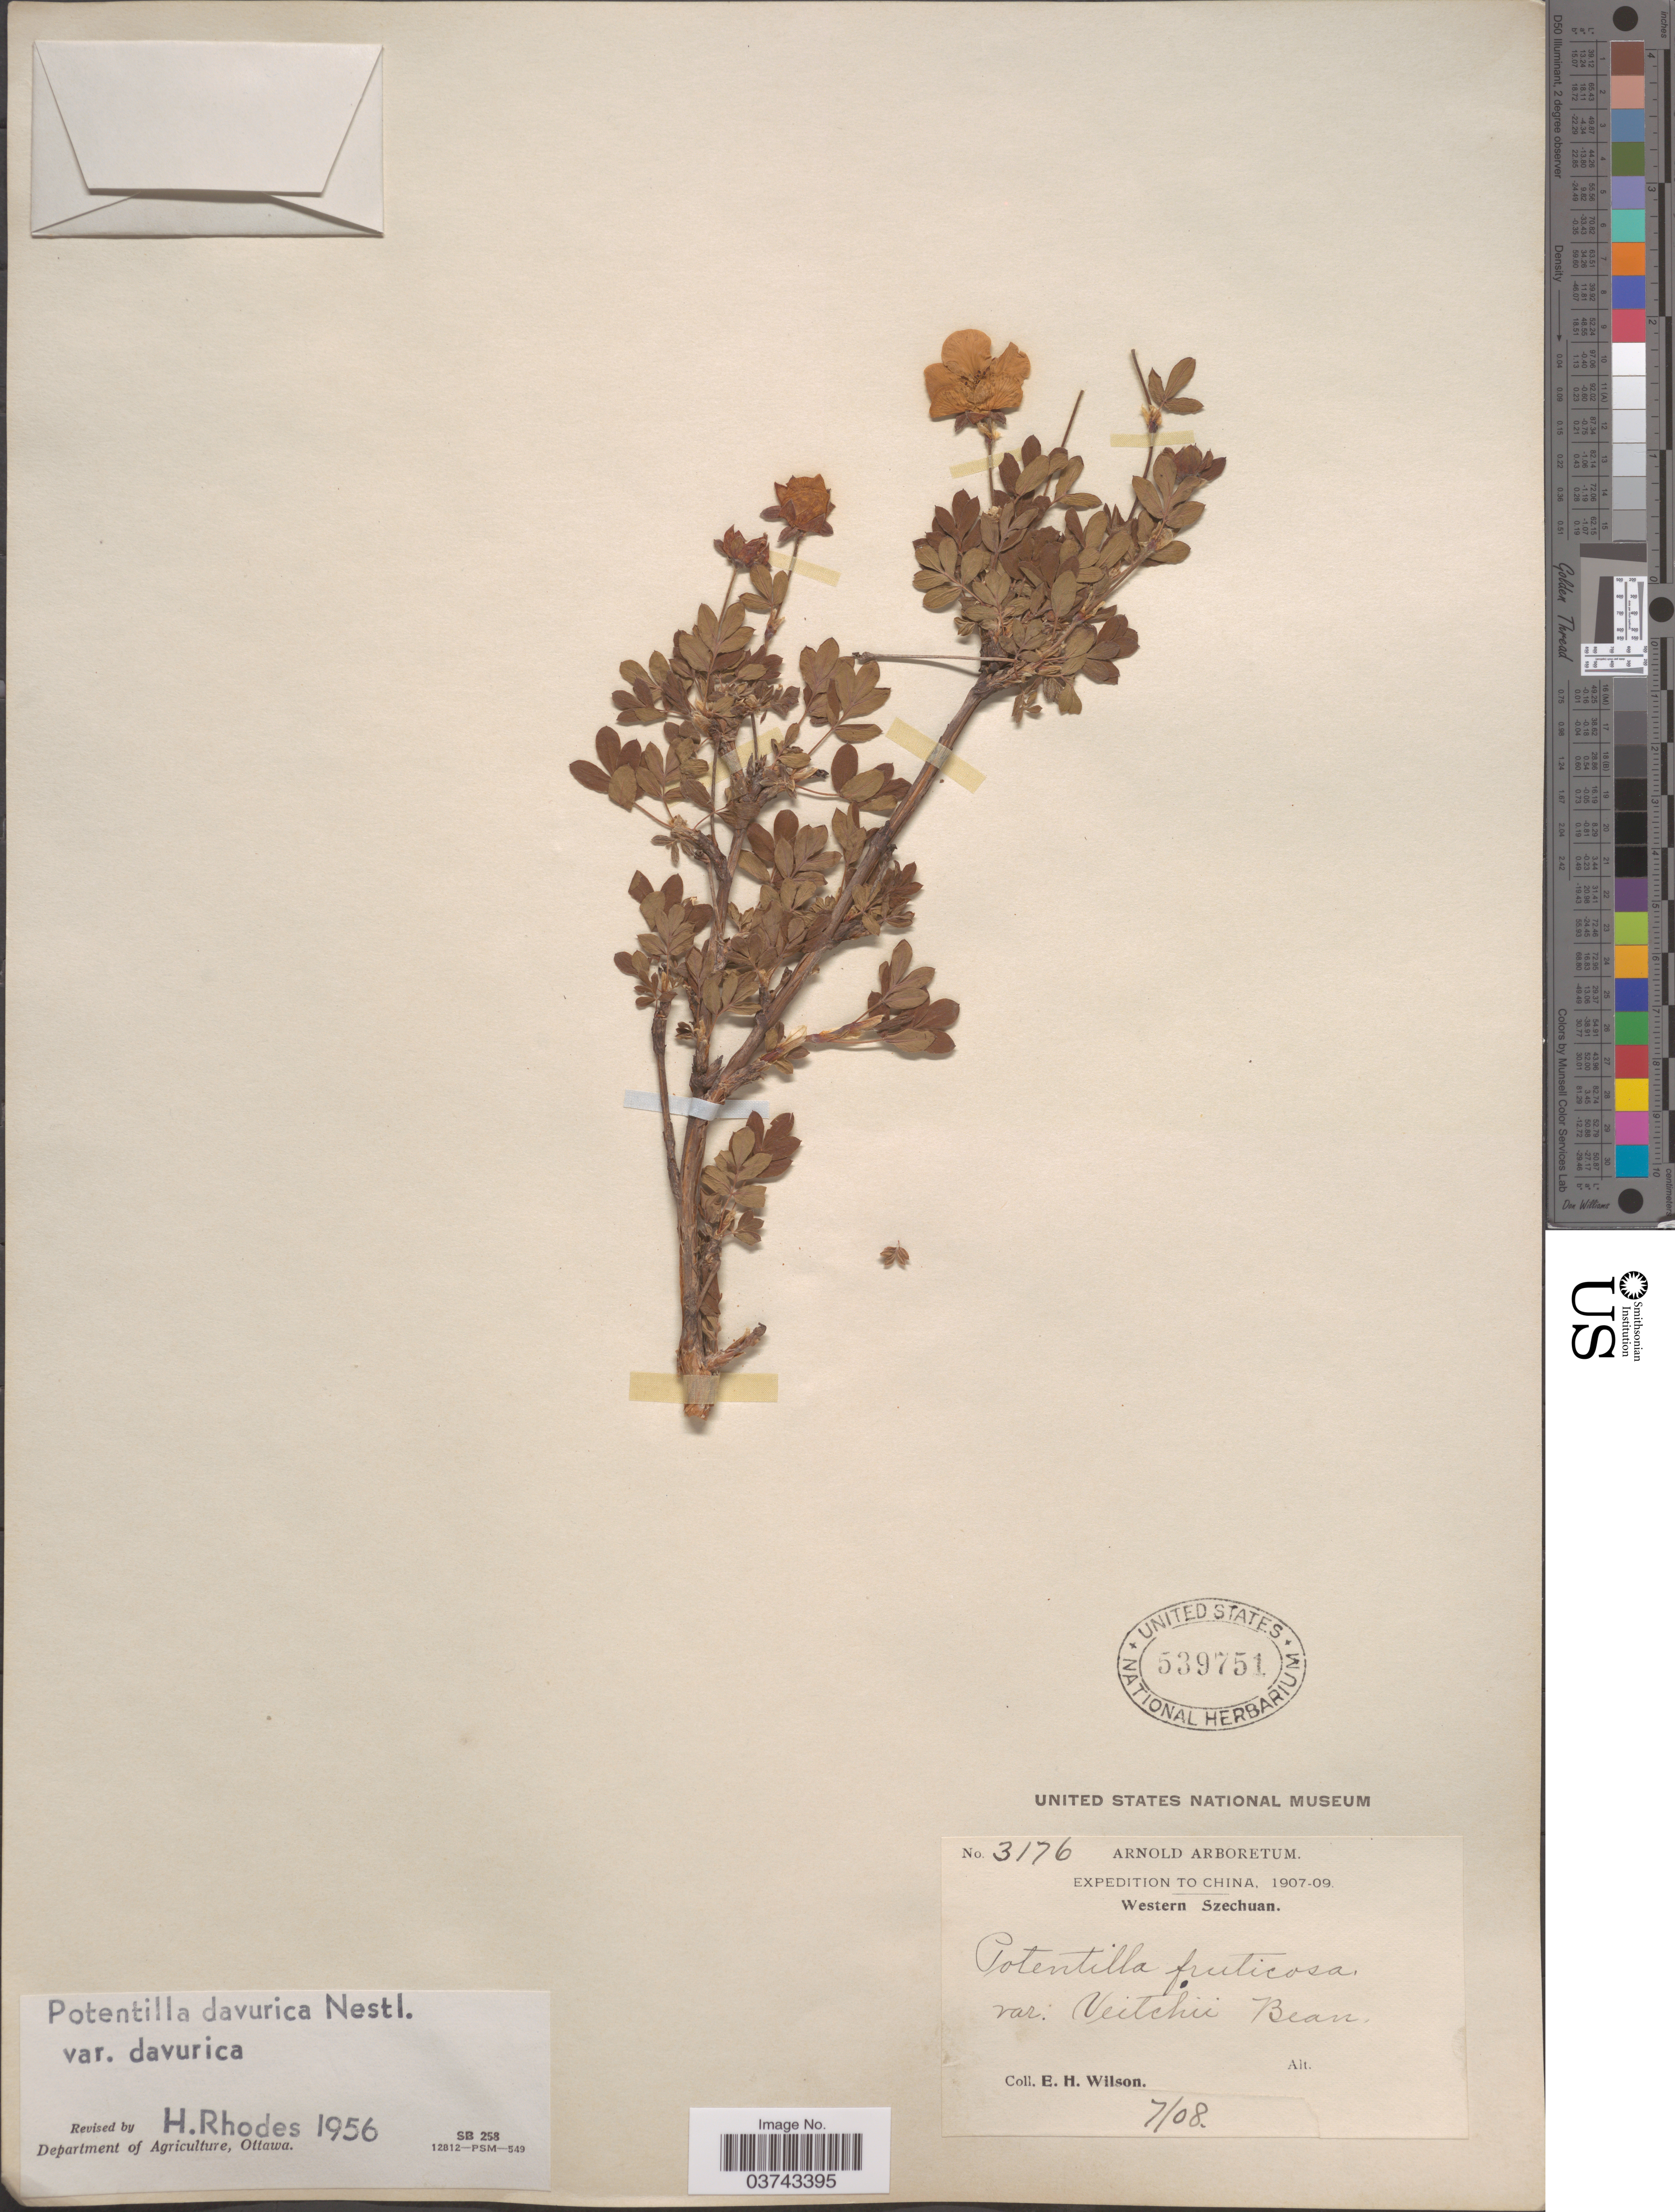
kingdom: Plantae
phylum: Tracheophyta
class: Magnoliopsida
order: Rosales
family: Rosaceae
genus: Dasiphora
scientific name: Dasiphora glabrata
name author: (Willd. ex Schltdl.) Soják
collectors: E. Wilson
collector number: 3176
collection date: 1908-07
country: China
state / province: Sichuan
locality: Western Szechuan.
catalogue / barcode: US 539751